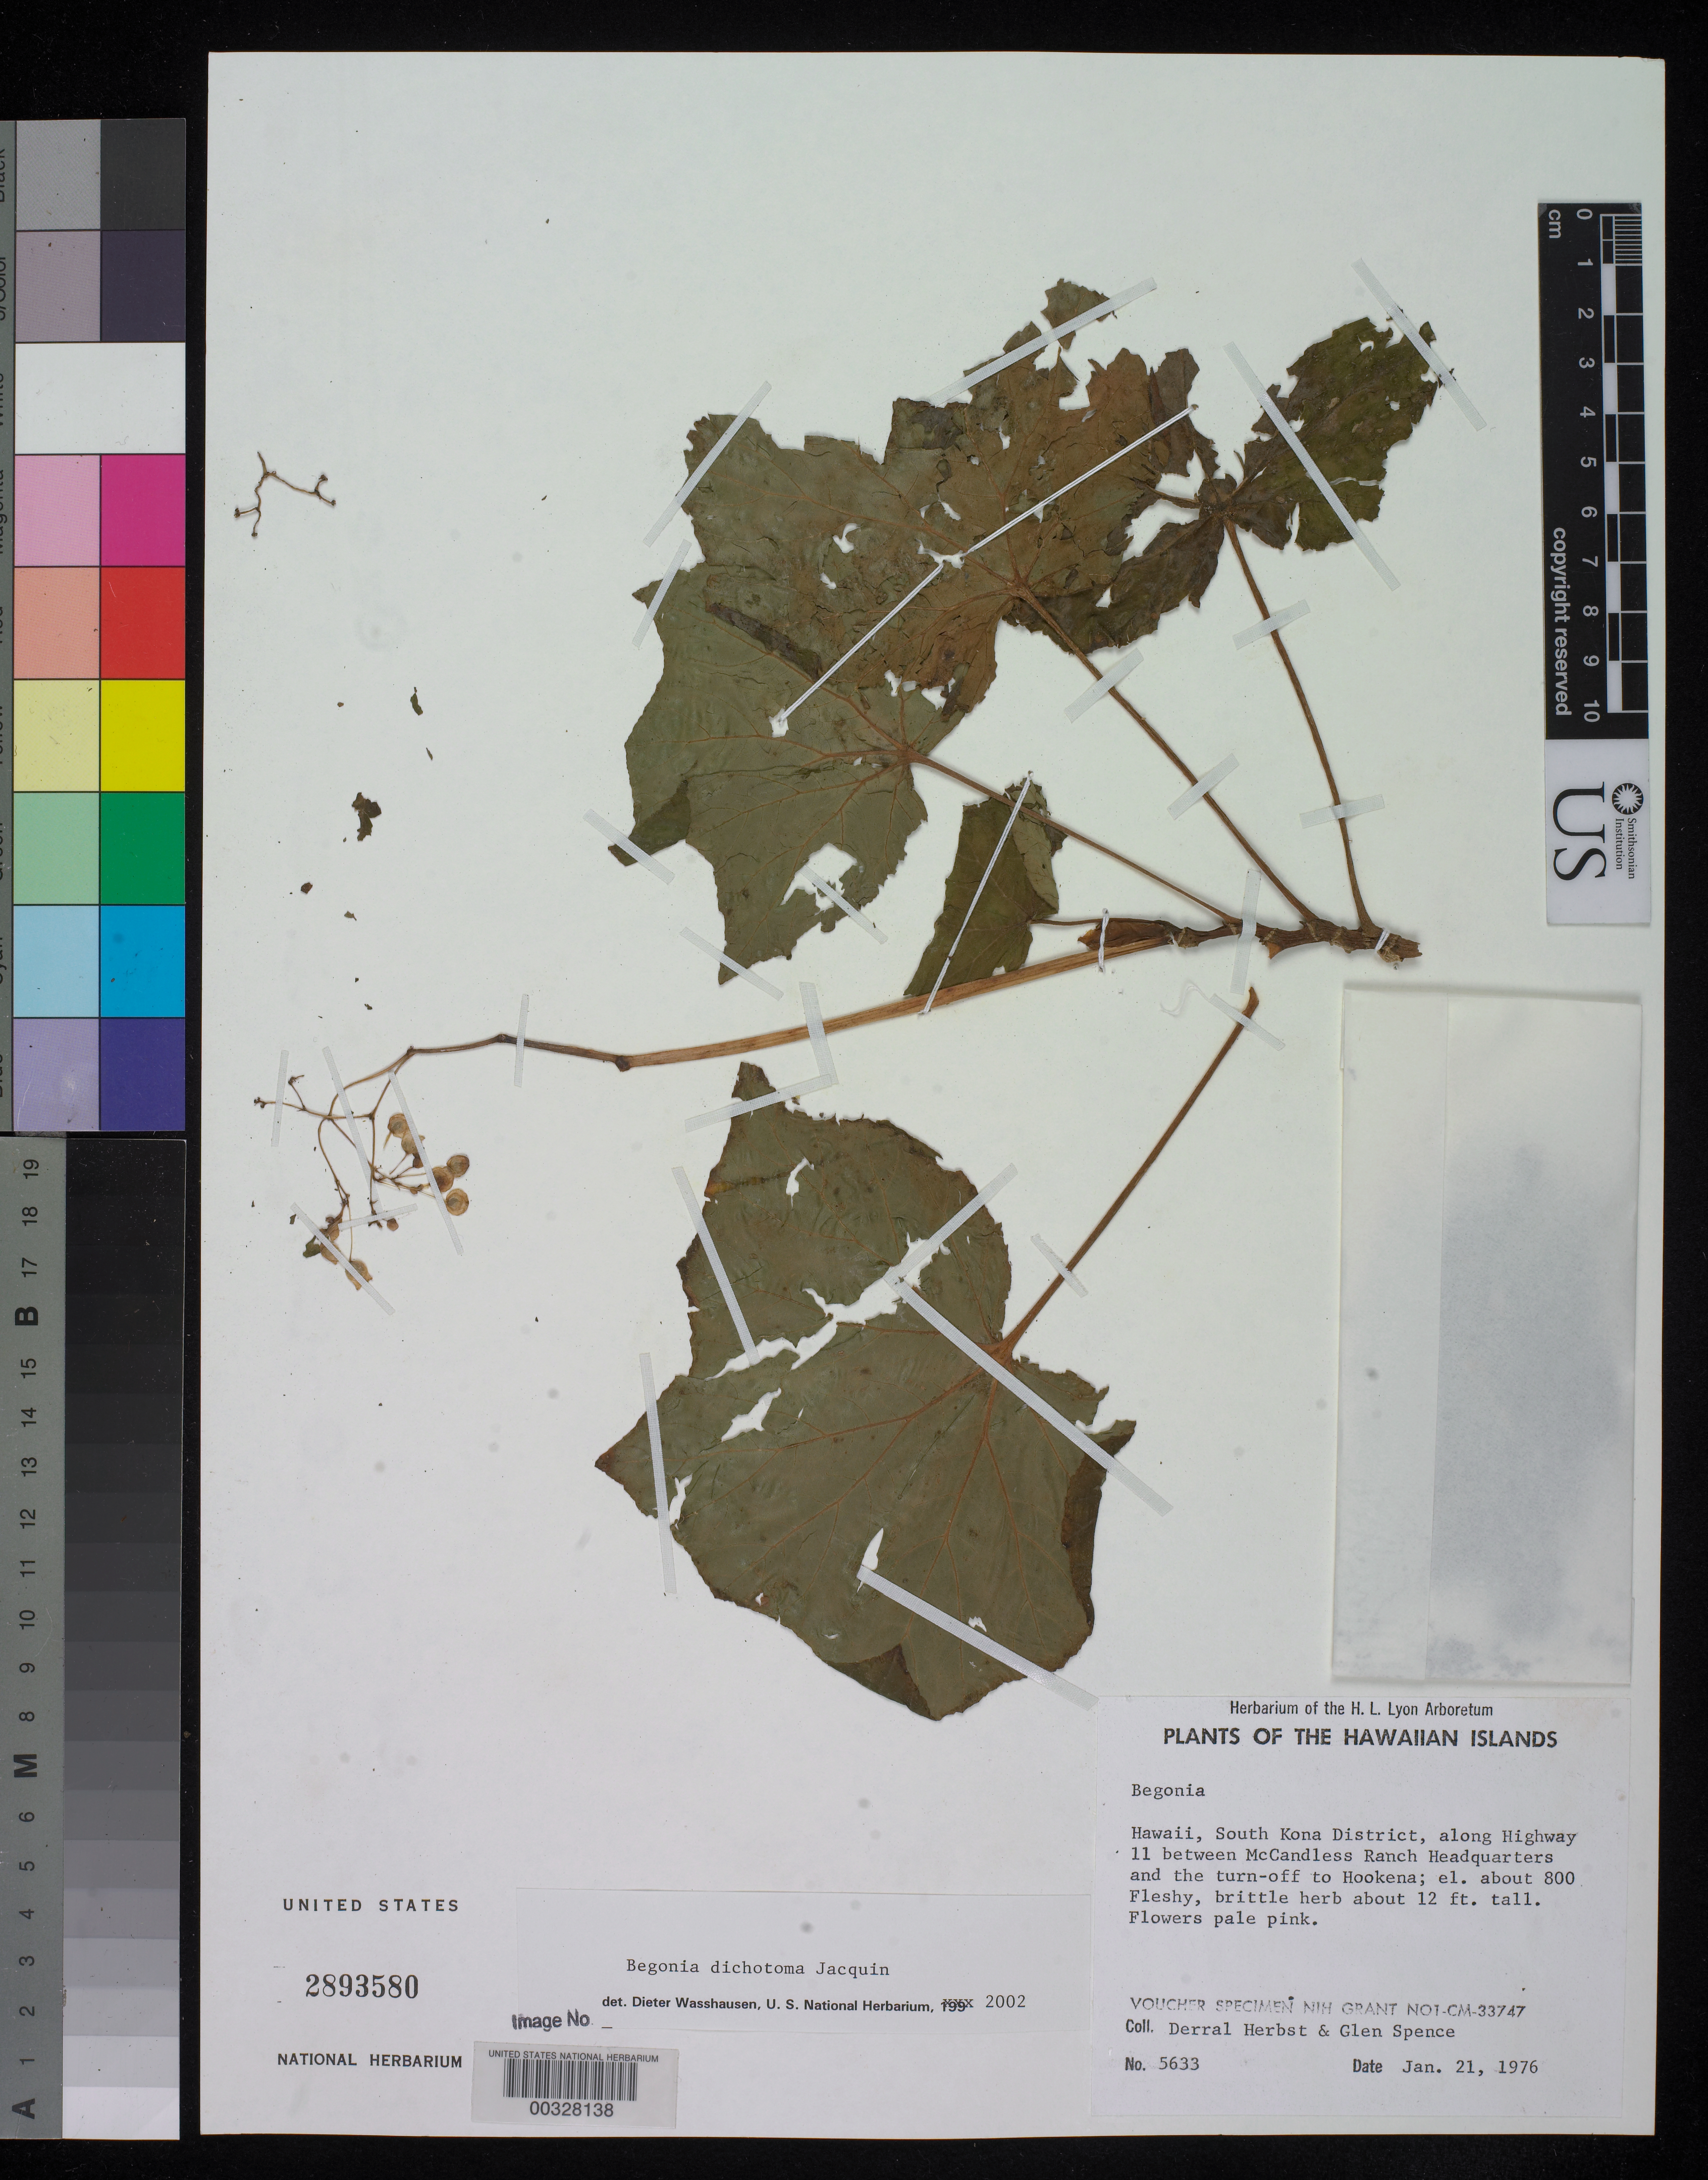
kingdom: Plantae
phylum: Tracheophyta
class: Magnoliopsida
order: Cucurbitales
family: Begoniaceae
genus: Begonia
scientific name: Begonia reniformis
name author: Dryand.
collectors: D. R. Herbst & G. Spence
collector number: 5633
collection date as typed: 21 Jan 1976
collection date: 1976-01-21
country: United States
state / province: Hawaii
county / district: Hawaii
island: Hawaii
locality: South Kona dist., along highway 11 between mccandless ranch headquarters & turn-off to hookena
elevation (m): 800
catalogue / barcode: US 2893580